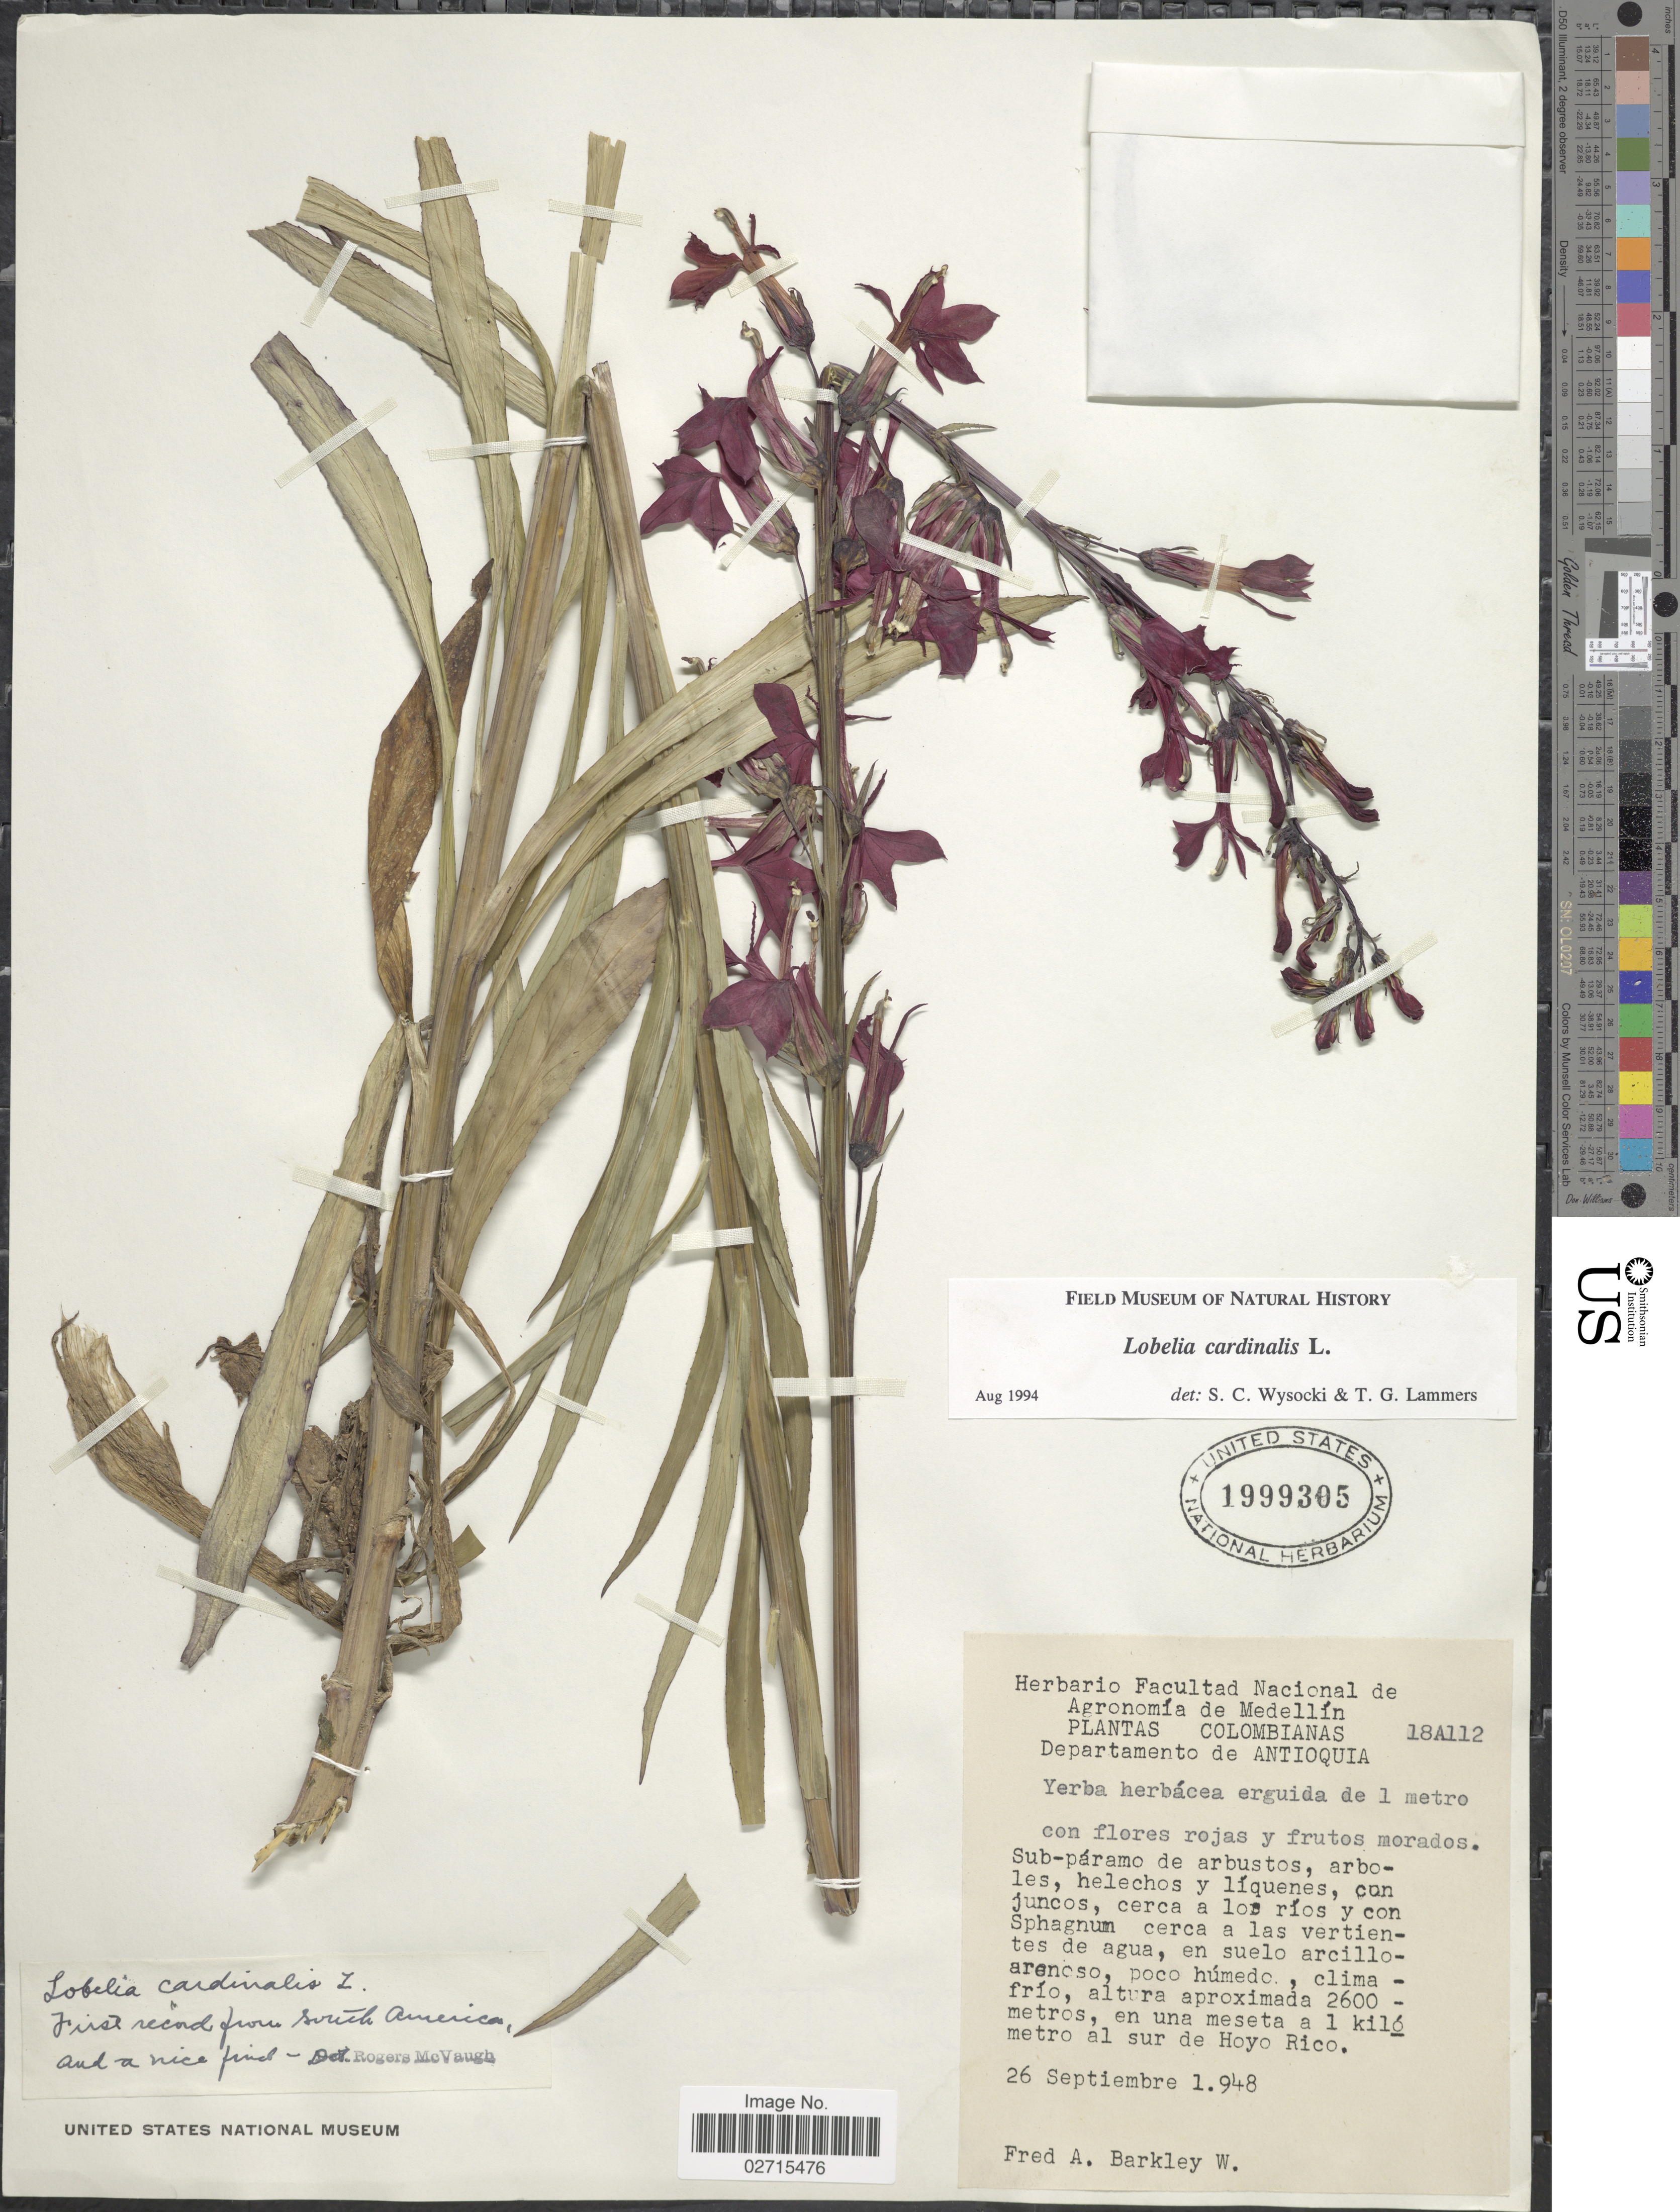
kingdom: Plantae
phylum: Tracheophyta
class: Magnoliopsida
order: Asterales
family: Campanulaceae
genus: Lobelia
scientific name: Lobelia cardinalis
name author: L.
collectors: F. A. Barkley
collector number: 18A112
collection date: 1948-09-26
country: Colombia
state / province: Antioquia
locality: En una meseta a 1 kilometro al sur de Hoyo Rico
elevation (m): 2600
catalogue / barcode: US 1999305